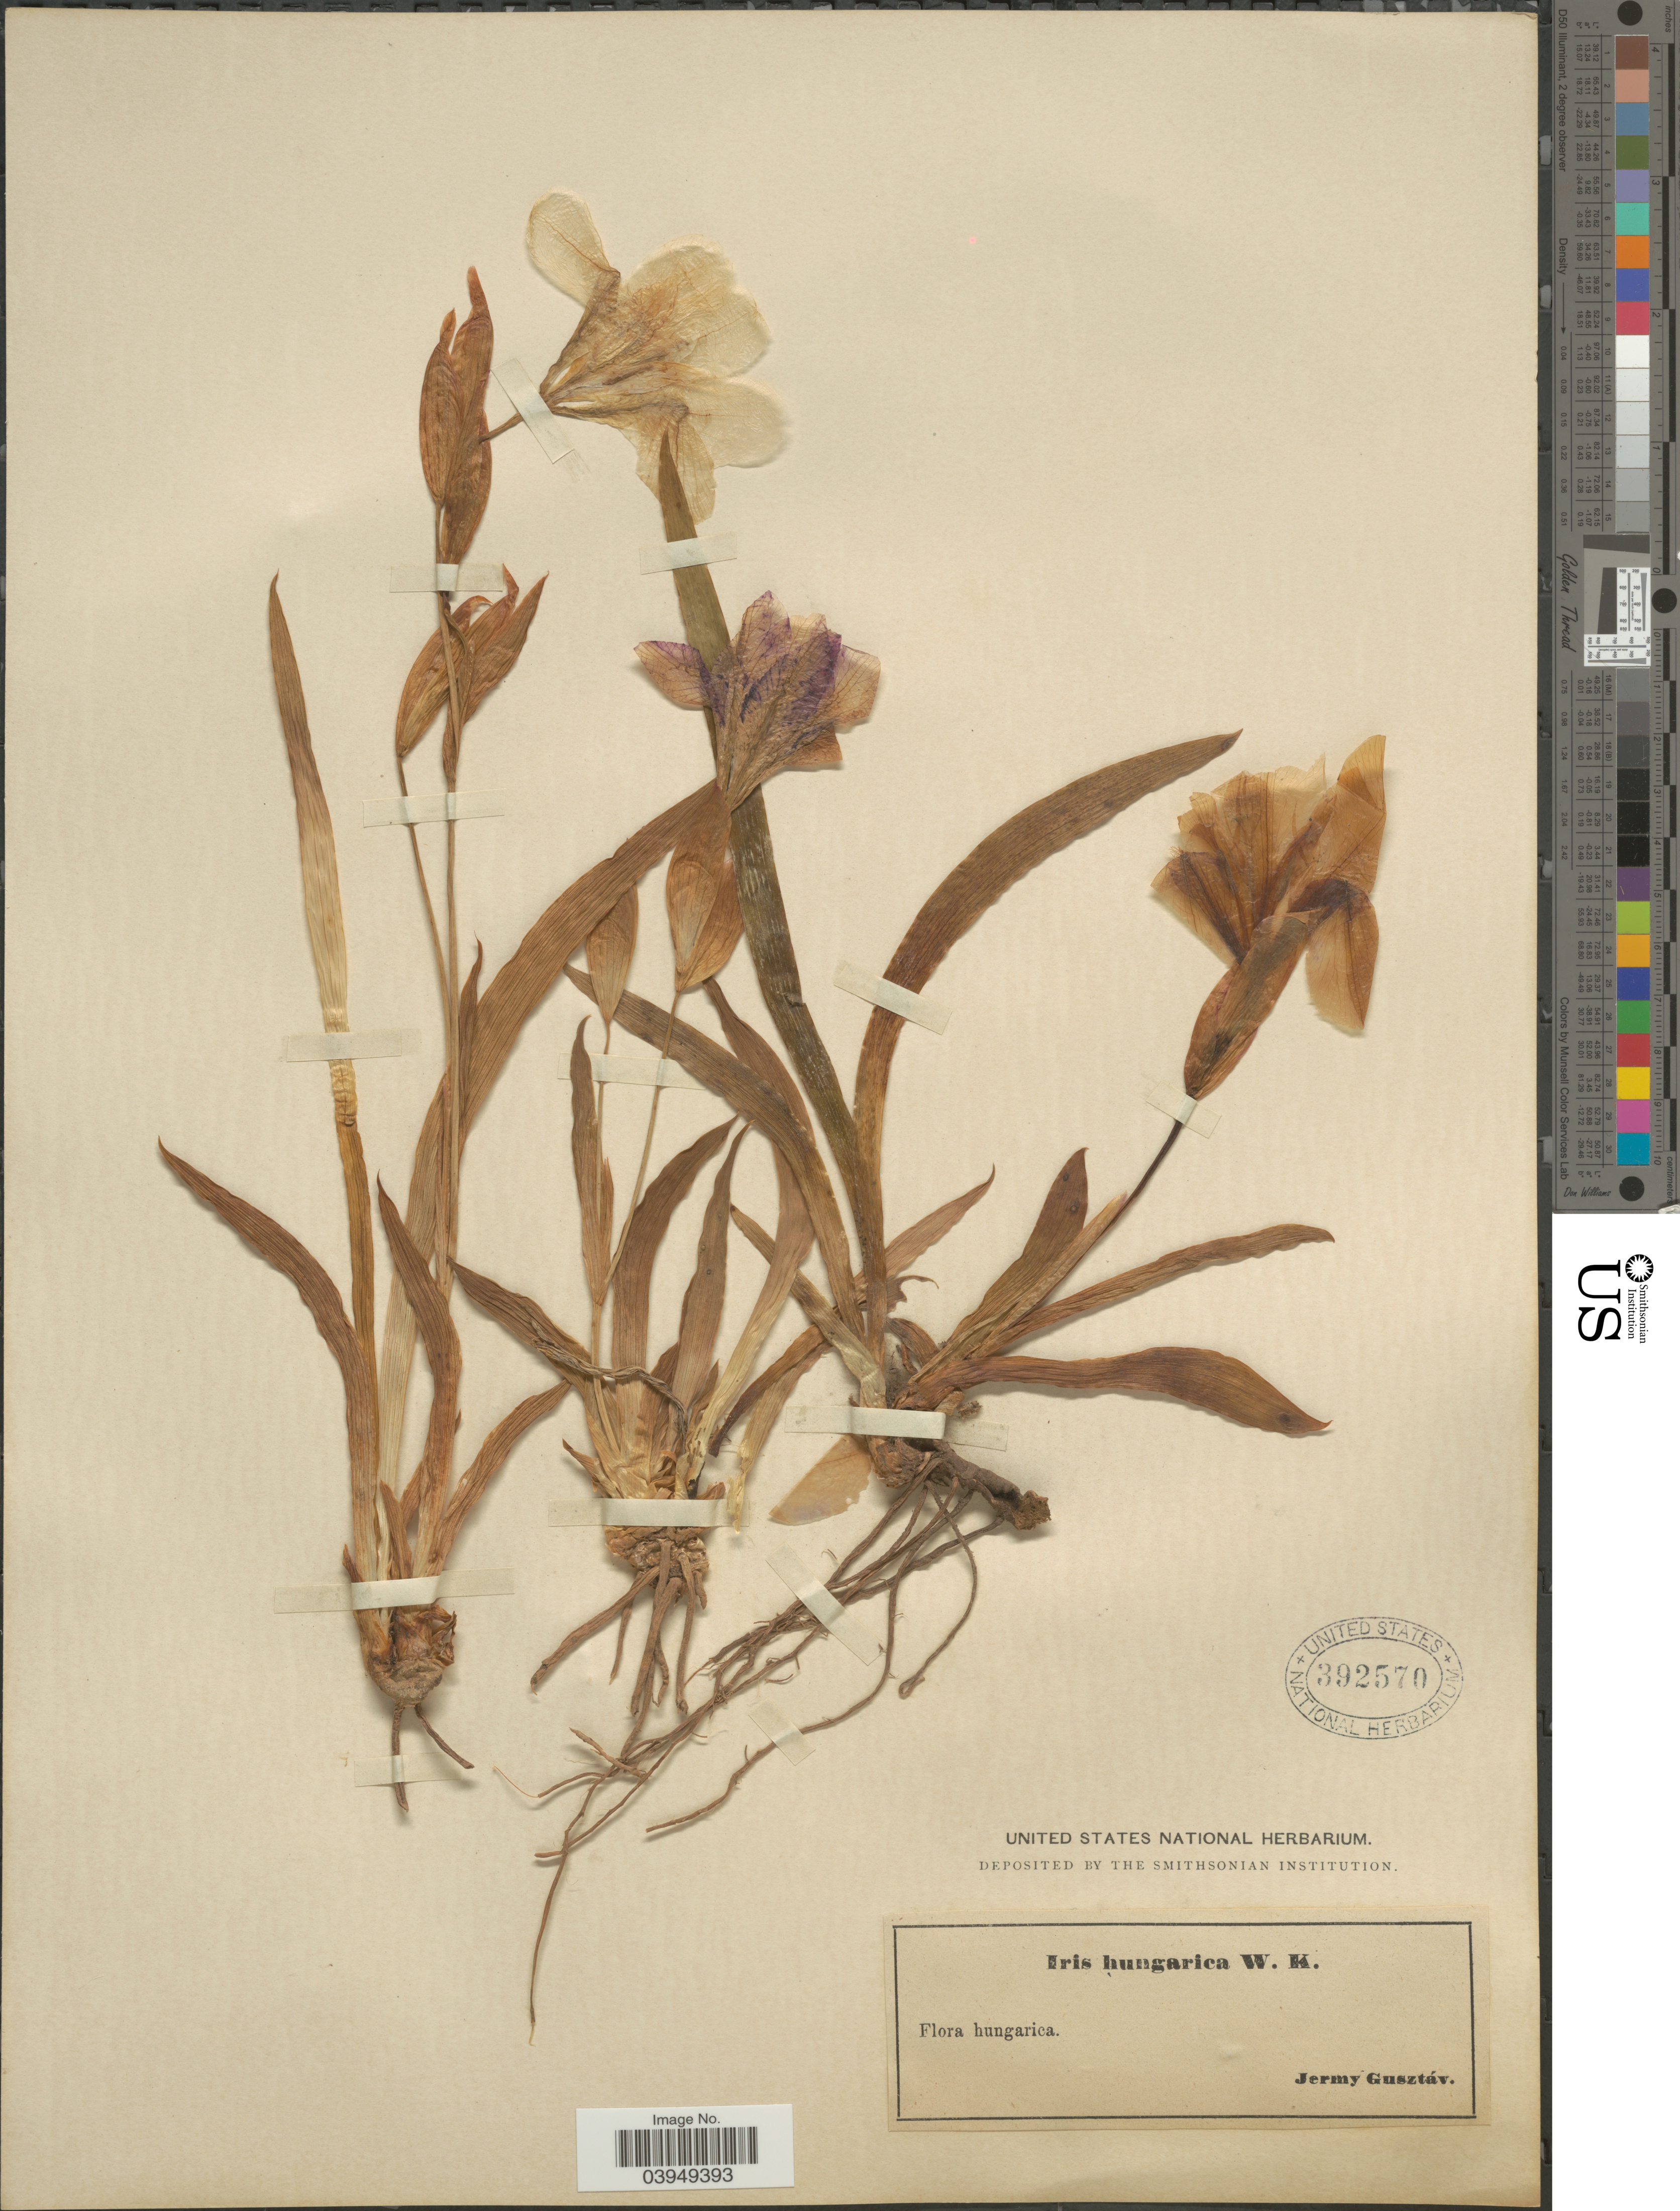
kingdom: Plantae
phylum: Tracheophyta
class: Liliopsida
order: Asparagales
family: Iridaceae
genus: Iris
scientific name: Iris hungarica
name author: Waldst. & Kit.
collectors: J. Gusztav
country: Hungary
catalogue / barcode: US 392570